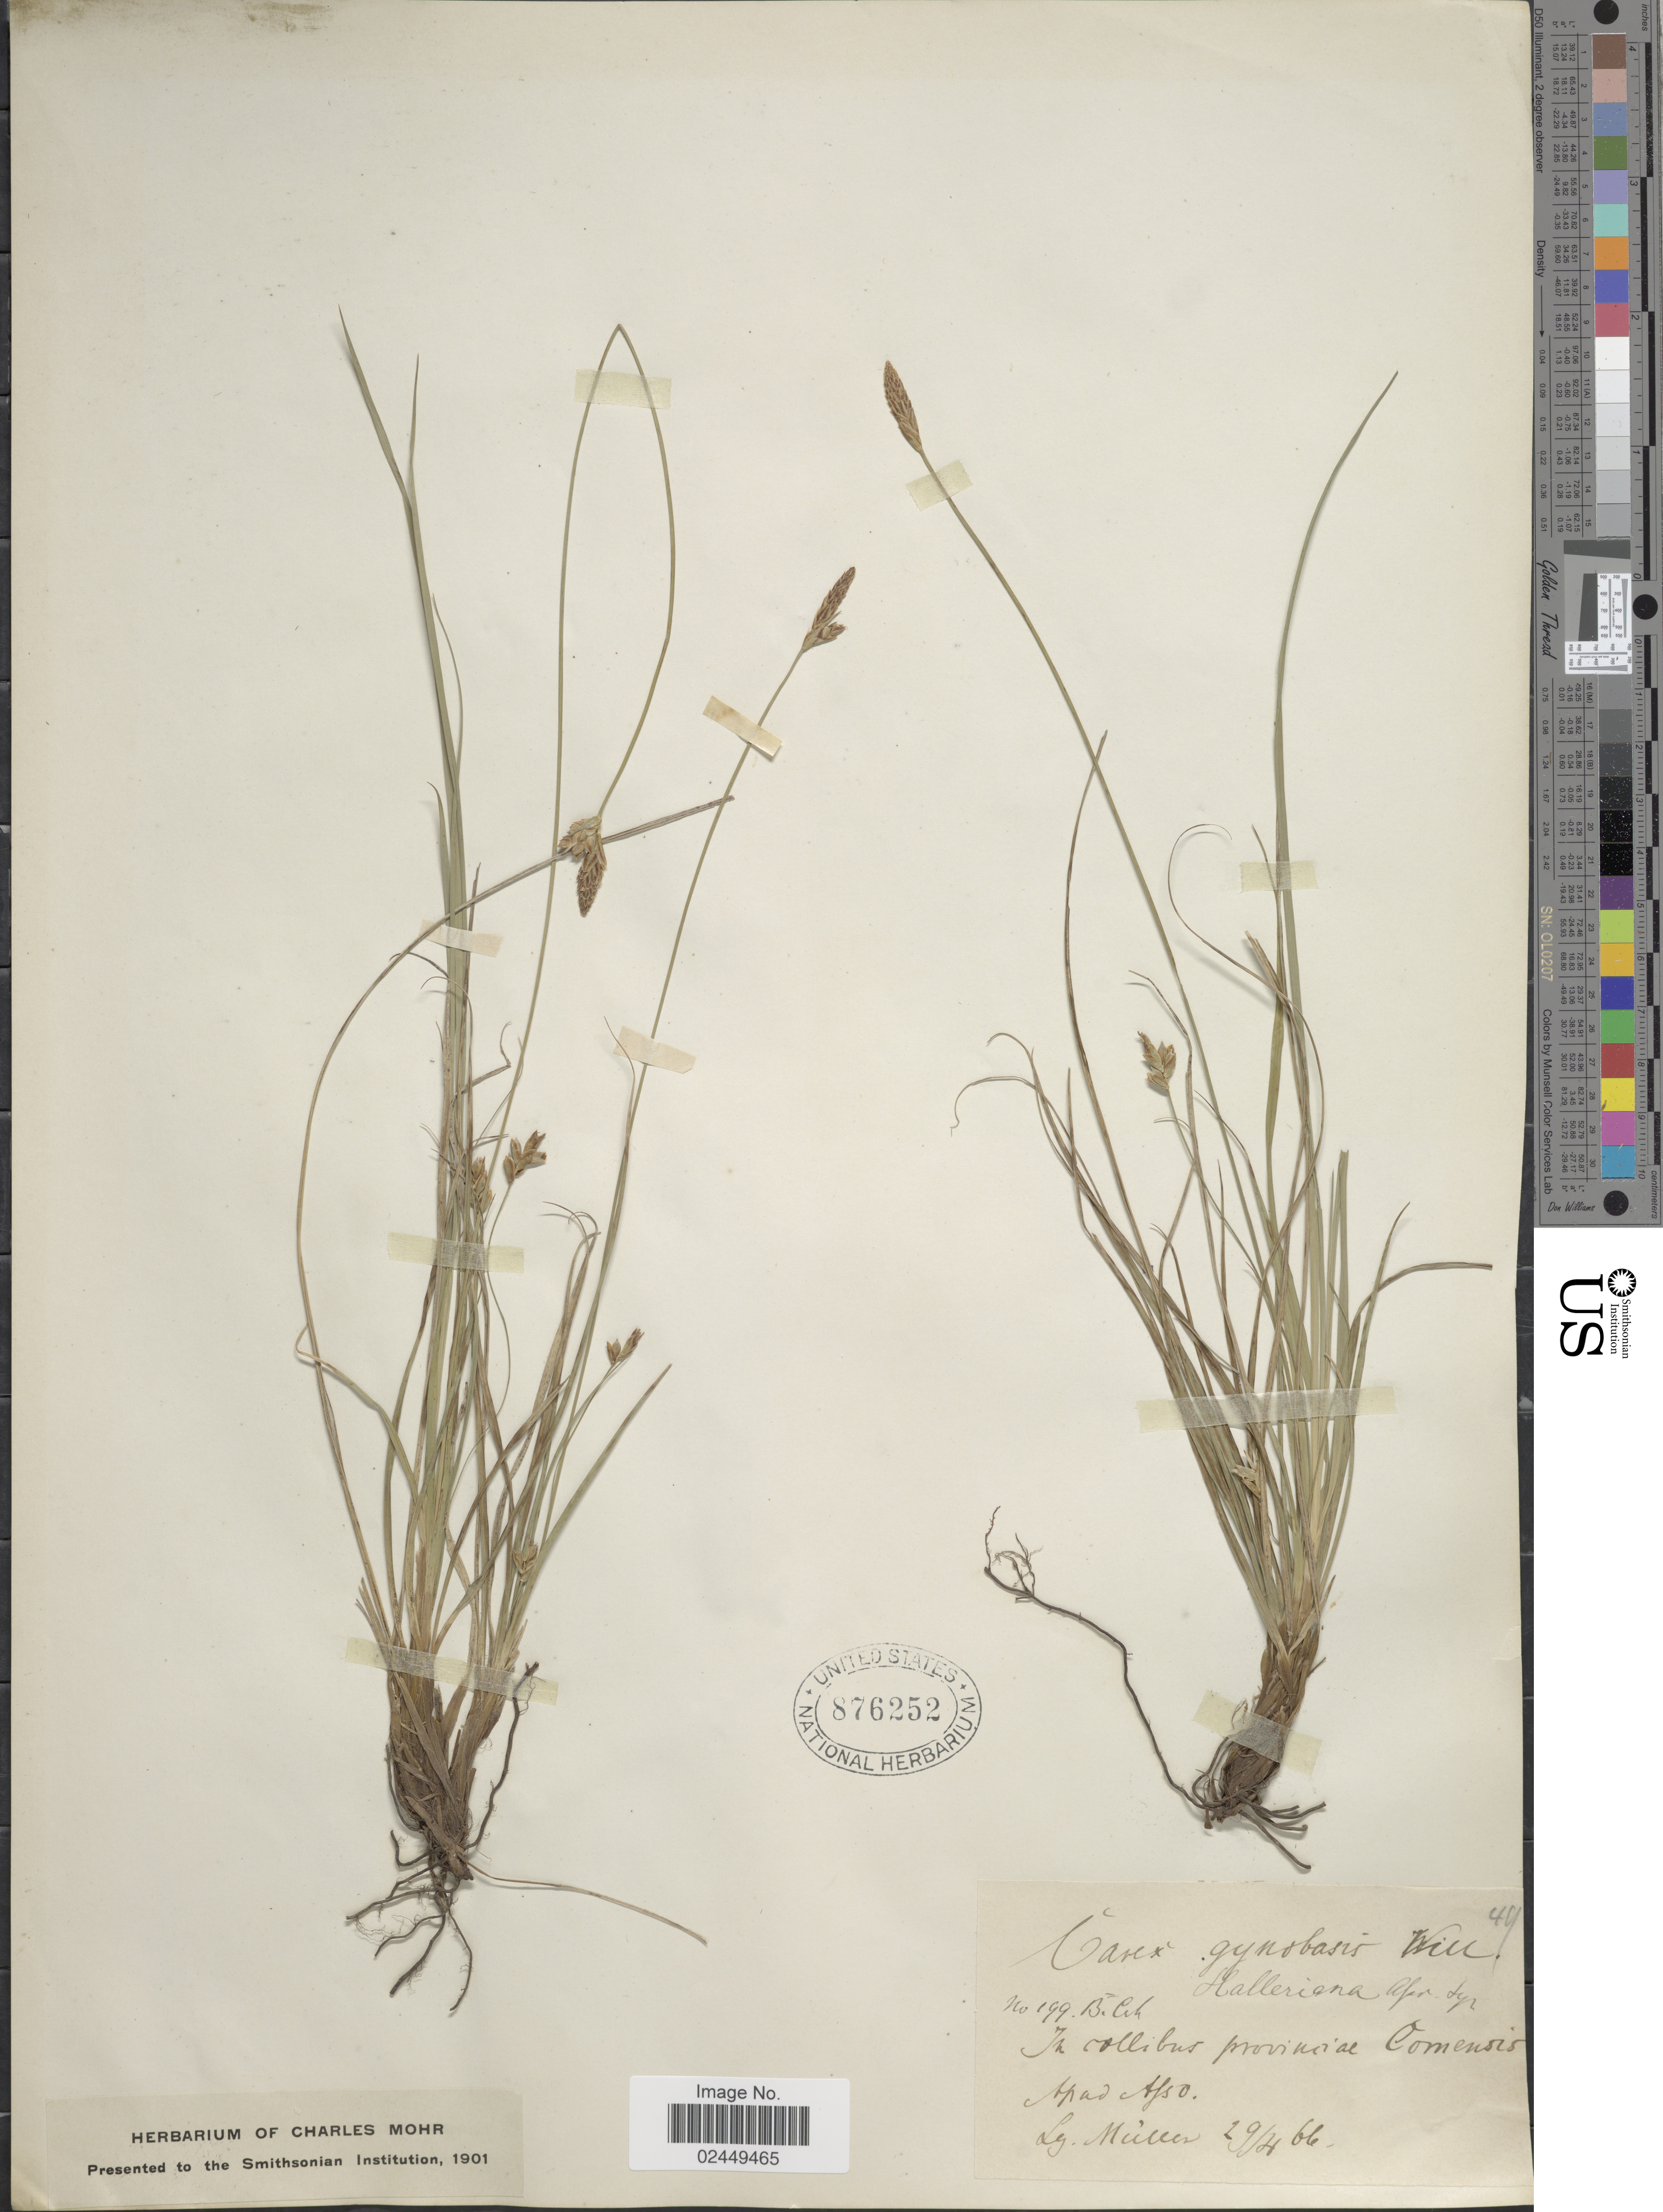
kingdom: Plantae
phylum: Tracheophyta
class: Liliopsida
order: Poales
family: Cyperaceae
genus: Carex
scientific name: Carex halleriana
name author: Asso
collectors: -- Müller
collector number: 49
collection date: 1866-04-29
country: Italy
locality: In collibus provinciae Comensis Apad Afso.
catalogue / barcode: US 876252